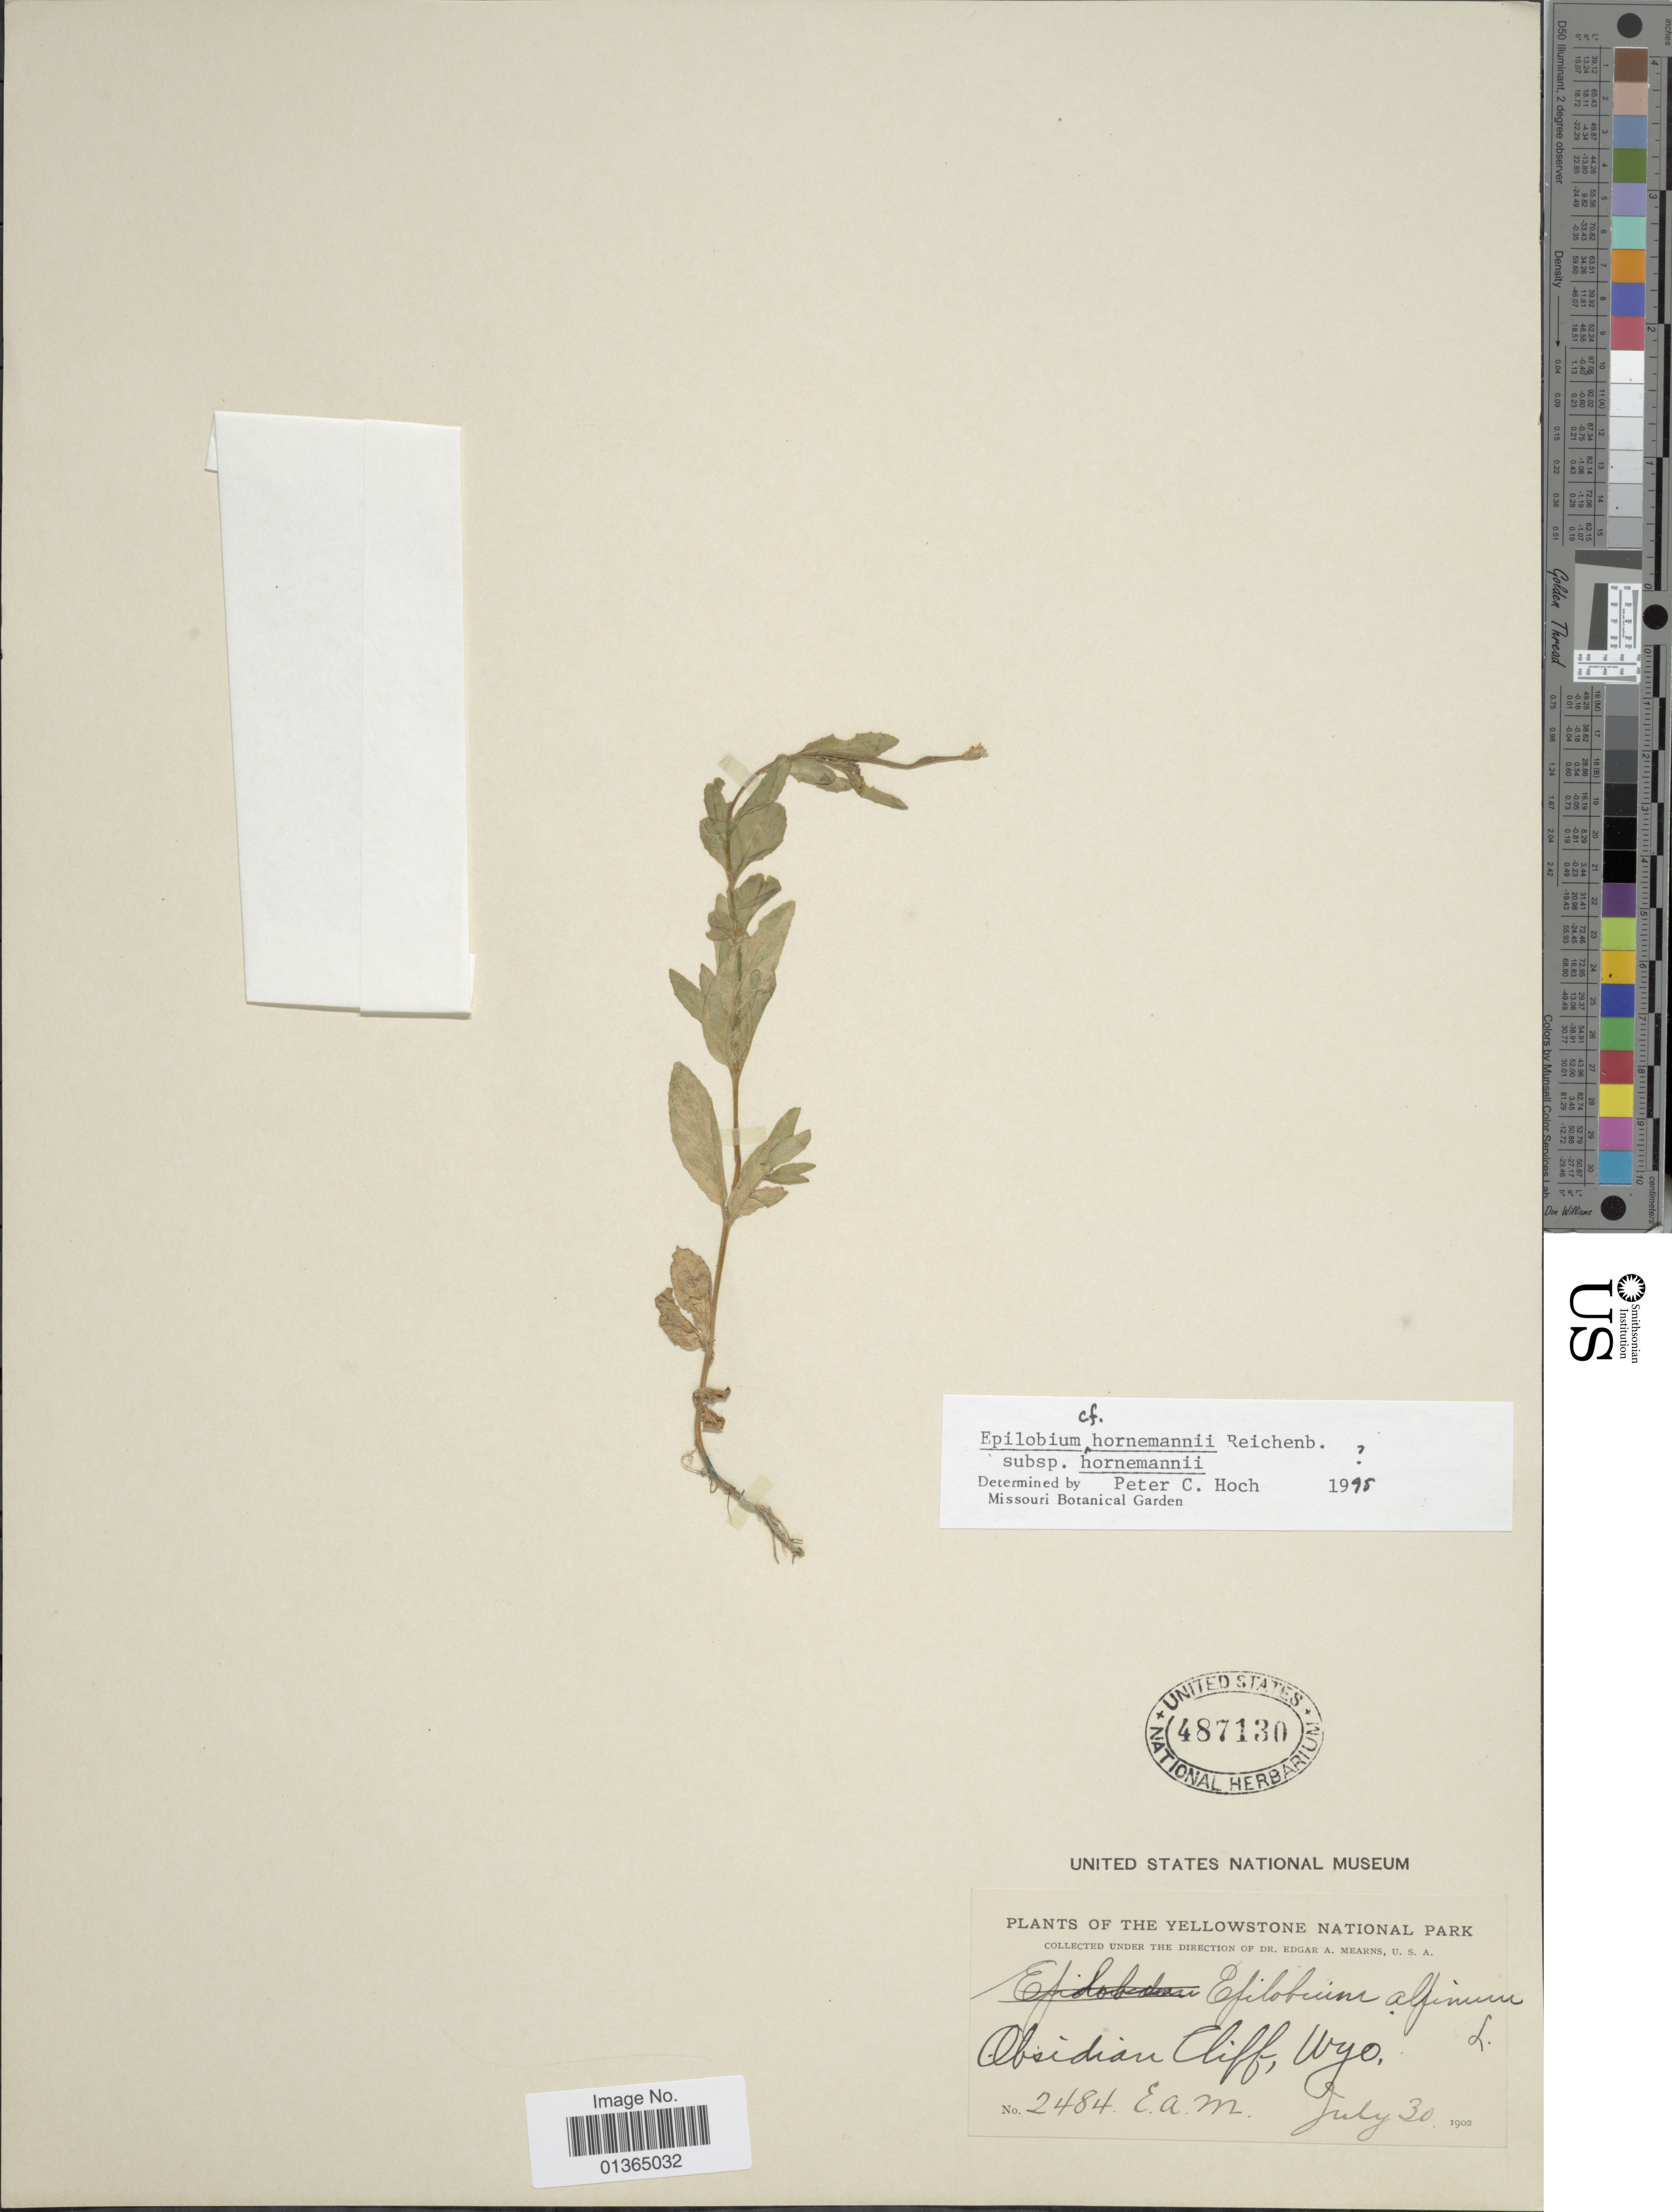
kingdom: Plantae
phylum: Tracheophyta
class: Magnoliopsida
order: Myrtales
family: Onagraceae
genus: Epilobium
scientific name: Epilobium hornemannii subsp. hornemannii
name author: Rchb.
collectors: E. A. Mearns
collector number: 2484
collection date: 1902-07-30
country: United States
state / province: Wyoming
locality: Yellowstone National Park. Obsidian Cliff.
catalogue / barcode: US 487130